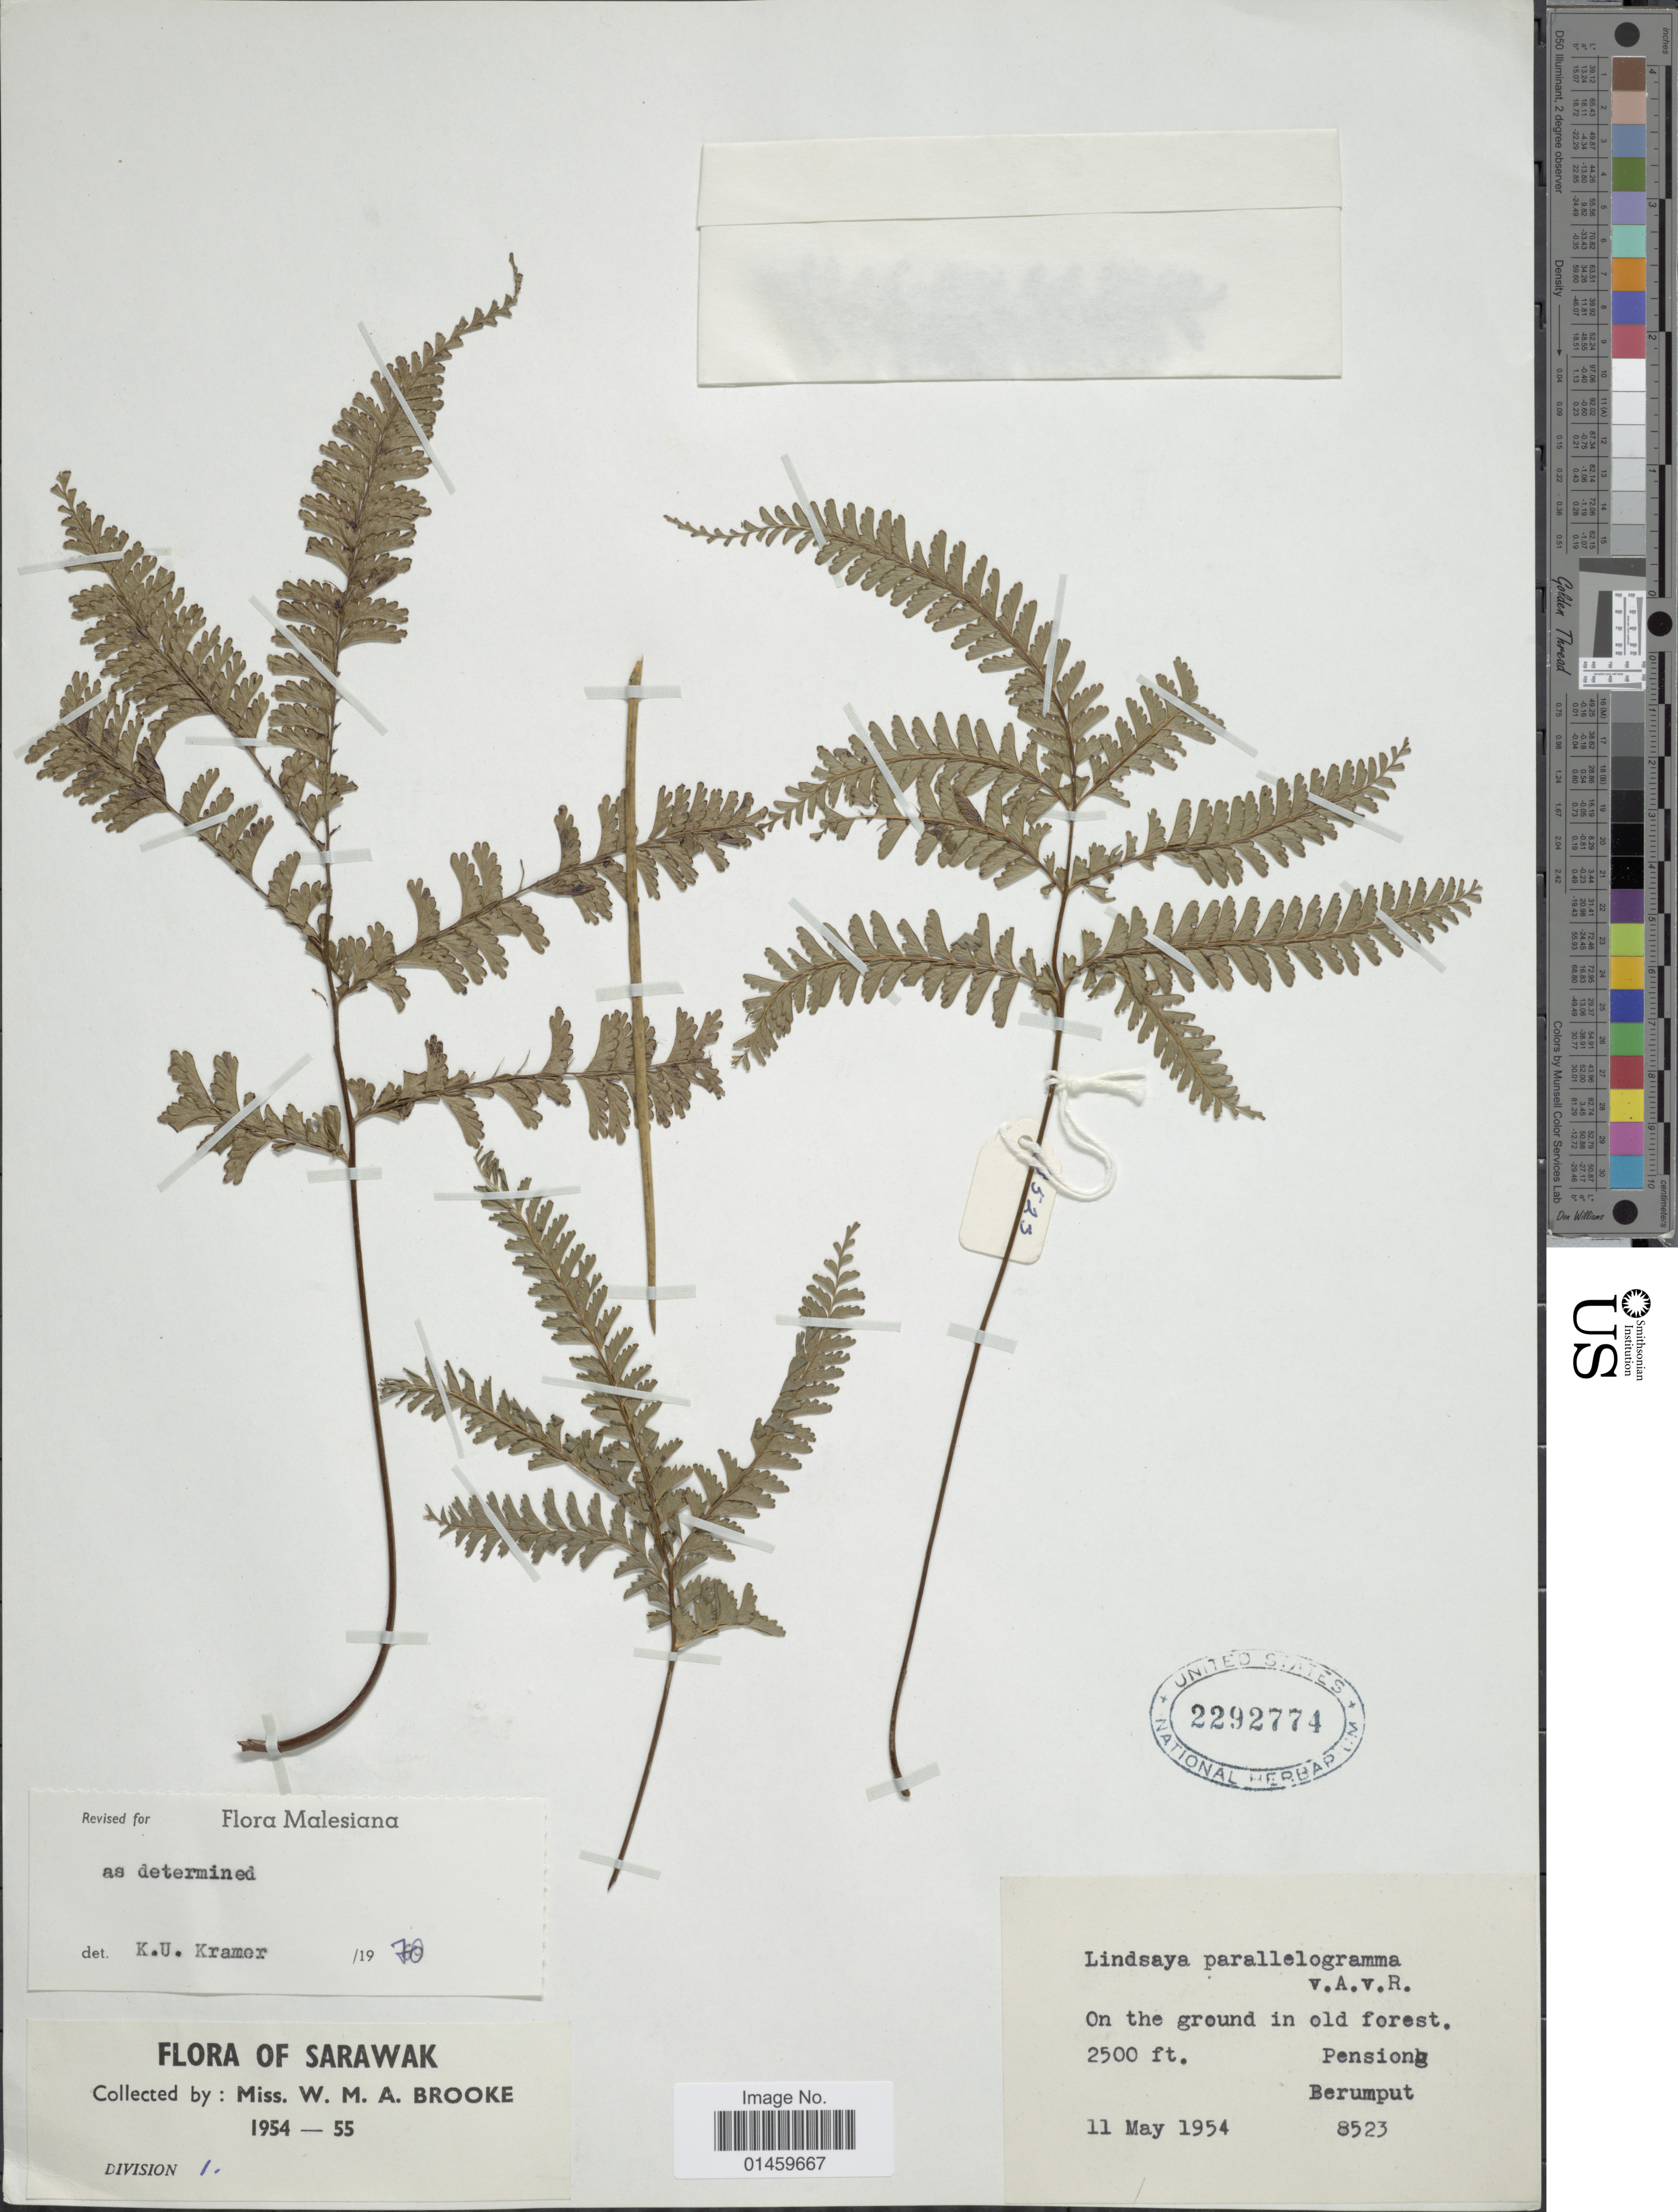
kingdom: Plantae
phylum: Tracheophyta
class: Polypodiopsida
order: Polypodiales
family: Lindsaeaceae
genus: Lindsaea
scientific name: Lindsaea parallelogramma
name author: Alderw.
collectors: W. Brooke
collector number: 8523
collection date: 1954-05-11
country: Malaysia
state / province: Sarawak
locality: On the ground in old forest. Pensiong. Berumput.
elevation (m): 762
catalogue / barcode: US 2292774